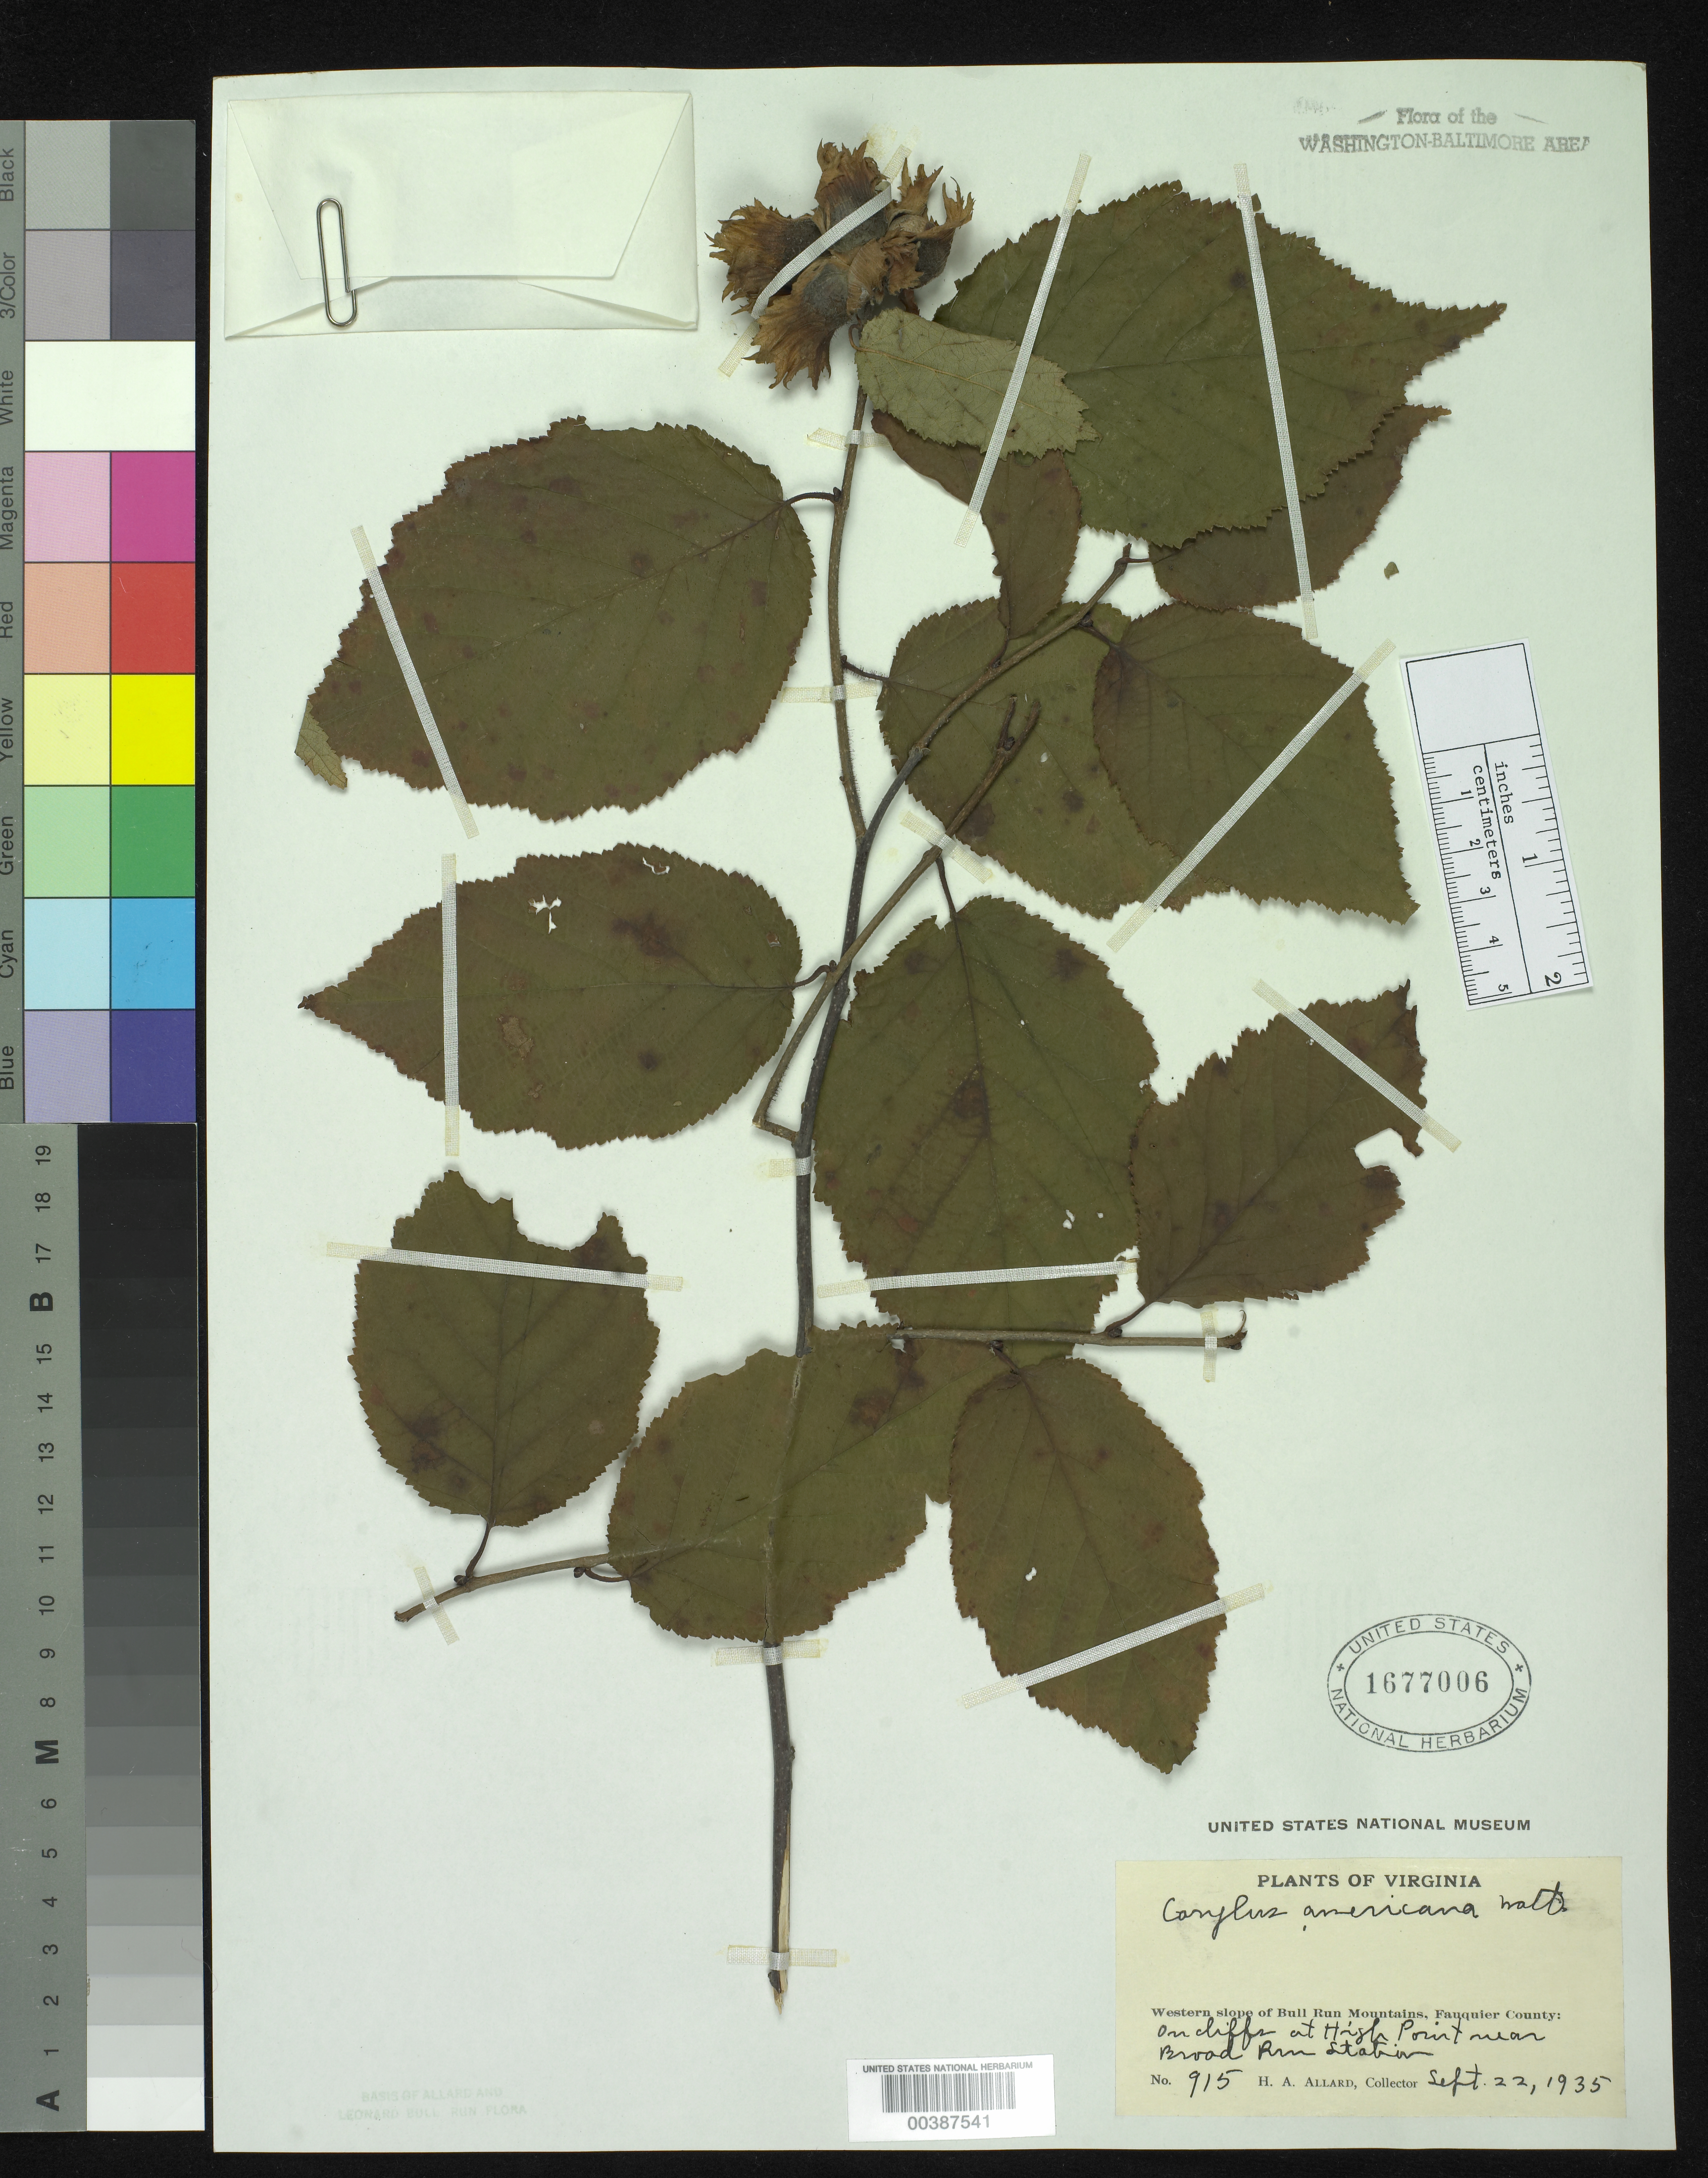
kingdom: Plantae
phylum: Tracheophyta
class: Magnoliopsida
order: Fagales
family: Betulaceae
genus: Corylus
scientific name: Corylus americana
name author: Walter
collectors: H. A. Allard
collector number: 915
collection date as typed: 22 Sep 1935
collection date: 1935-09-22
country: United States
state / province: Virginia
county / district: Fauquier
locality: High Point cliffs, near Broad Run Station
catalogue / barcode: US 1677006